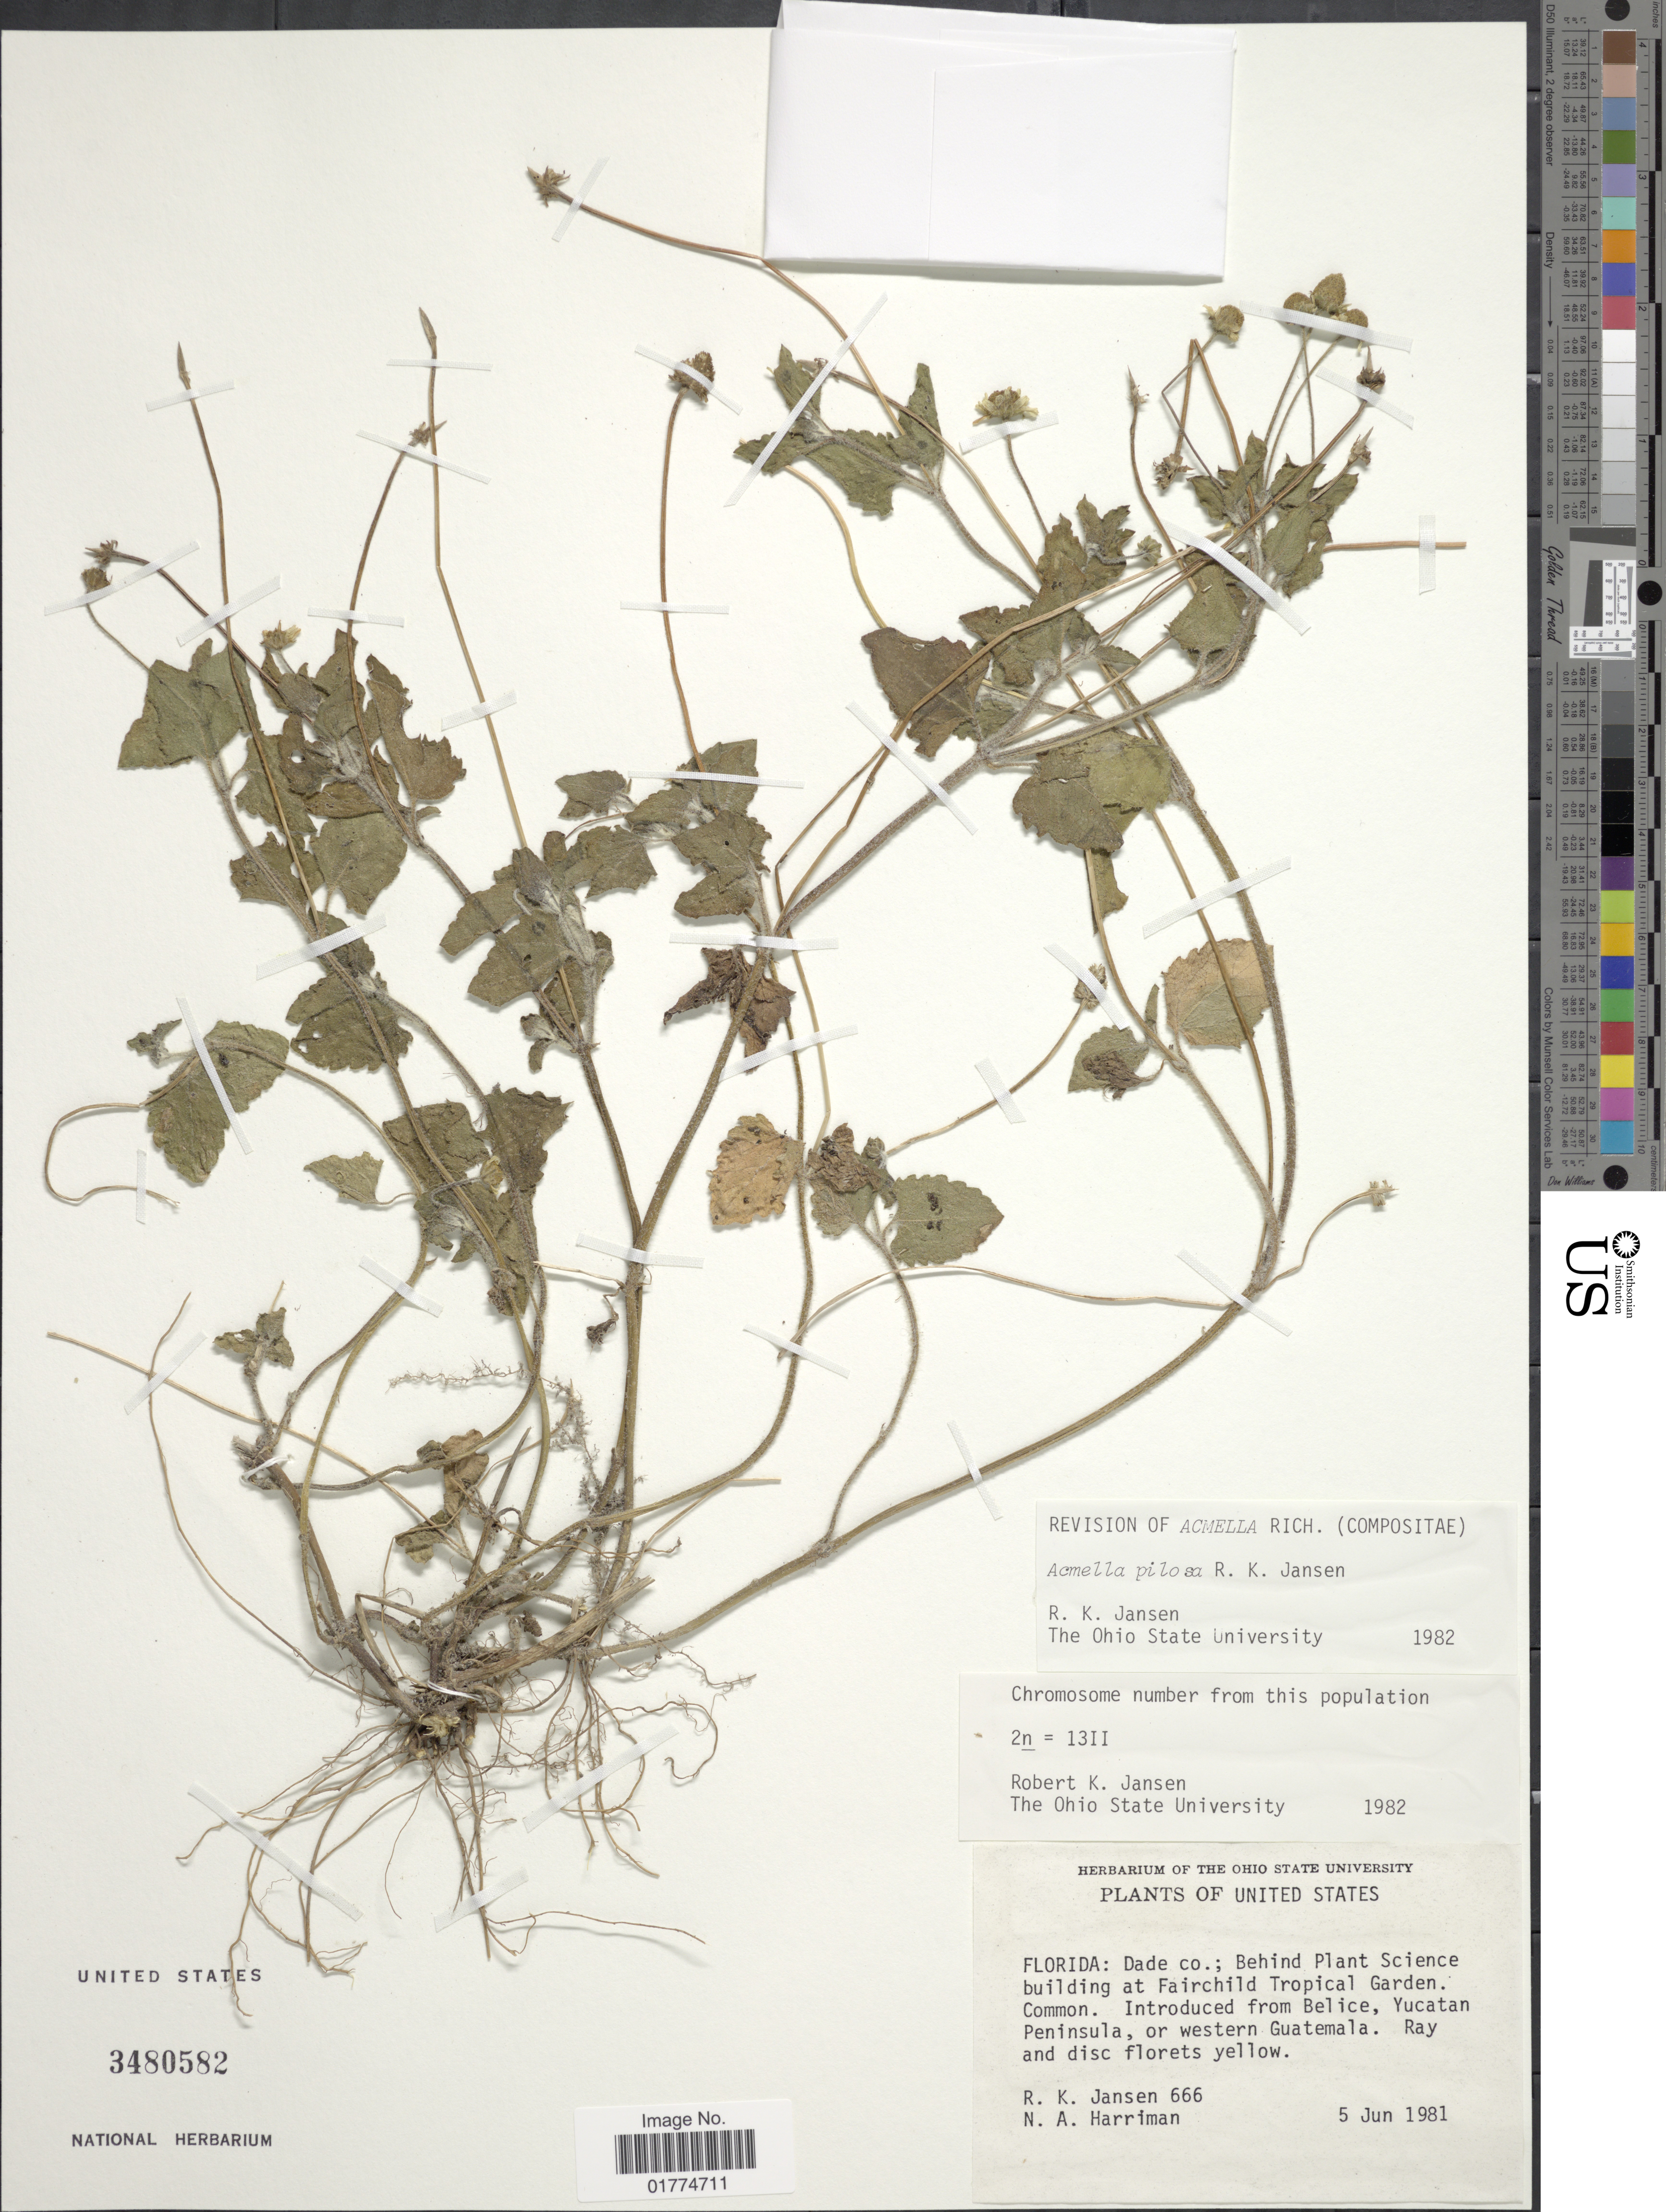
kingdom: Plantae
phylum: Tracheophyta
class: Magnoliopsida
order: Asterales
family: Asteraceae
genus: Acmella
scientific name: Acmella pilosa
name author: R.K. Jansen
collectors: R. K. Jansen & N. A. Harriman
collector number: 666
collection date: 1981-06-05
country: United States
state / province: Florida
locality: Dade Co.; Behind Plant Science building at Fairchild Tropical Garden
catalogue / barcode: US 3480582